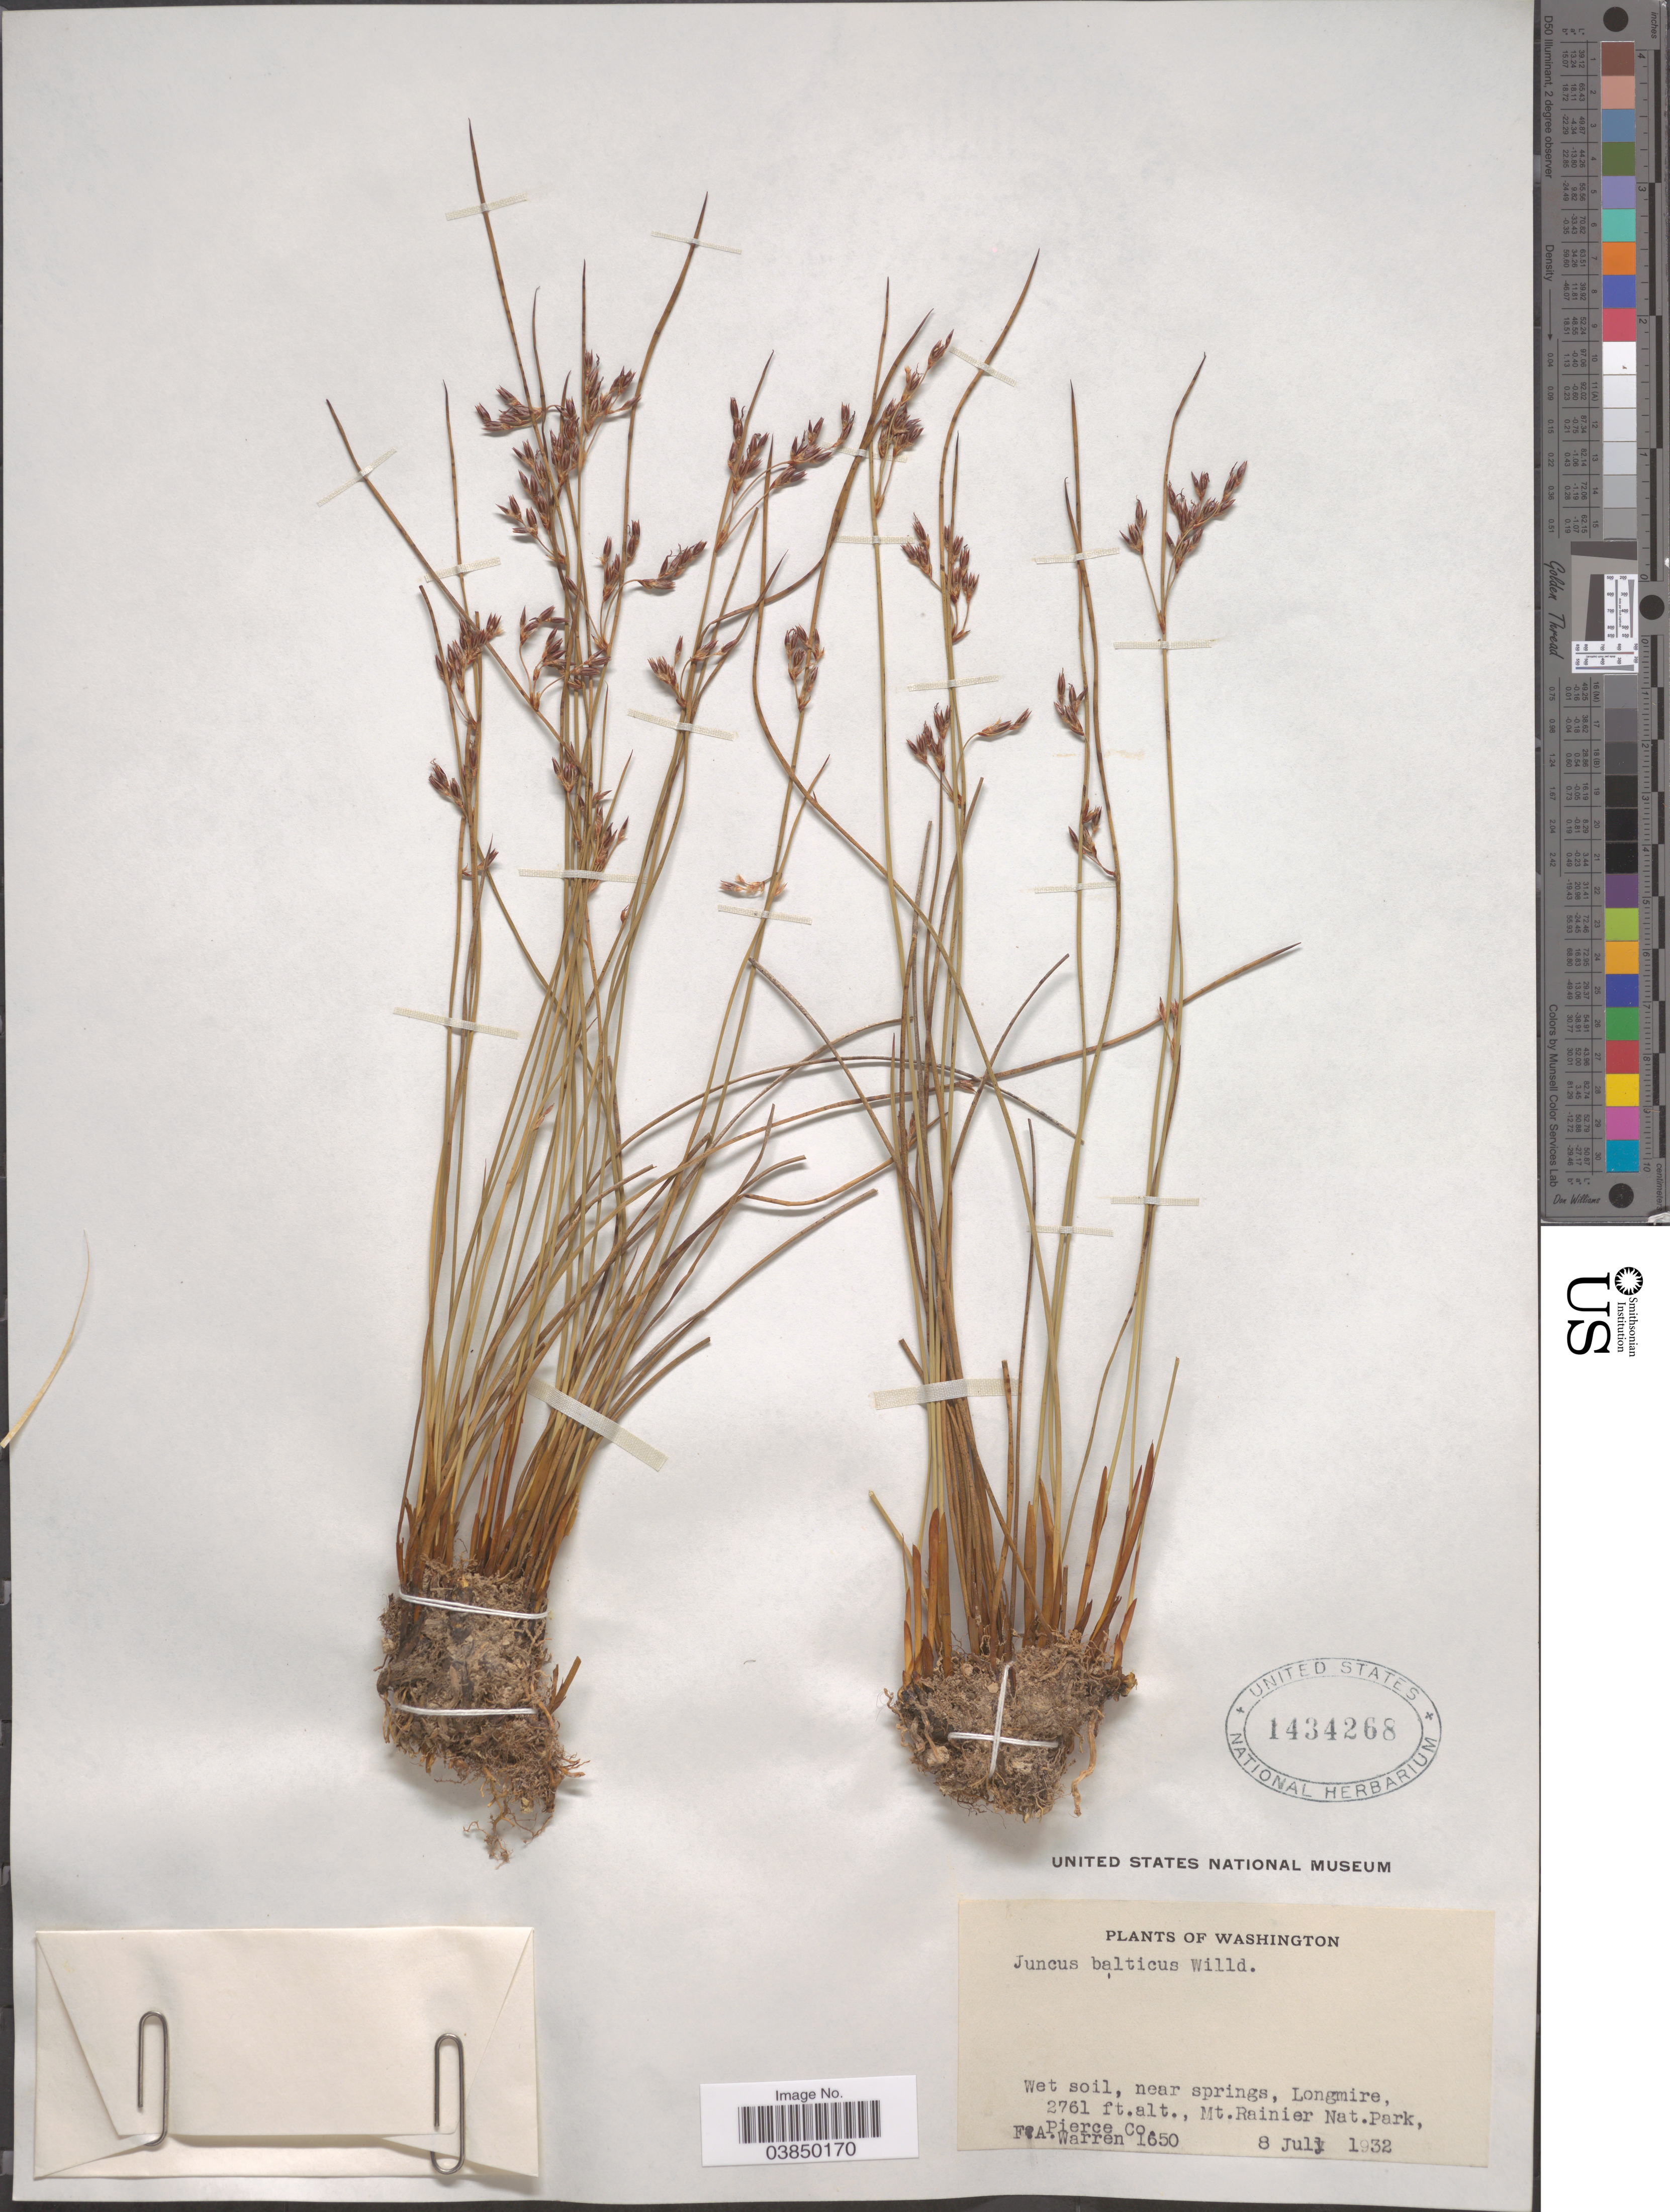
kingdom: Plantae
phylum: Tracheophyta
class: Liliopsida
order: Poales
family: Juncaceae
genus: Juncus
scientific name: Juncus balticus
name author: Willd.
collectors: F. Warren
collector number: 1650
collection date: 1932-07-08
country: United States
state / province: Washington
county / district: Pierce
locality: Longmire, Mt. Rainier Nat.Park, Pierce Co.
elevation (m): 842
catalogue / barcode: US 1434268